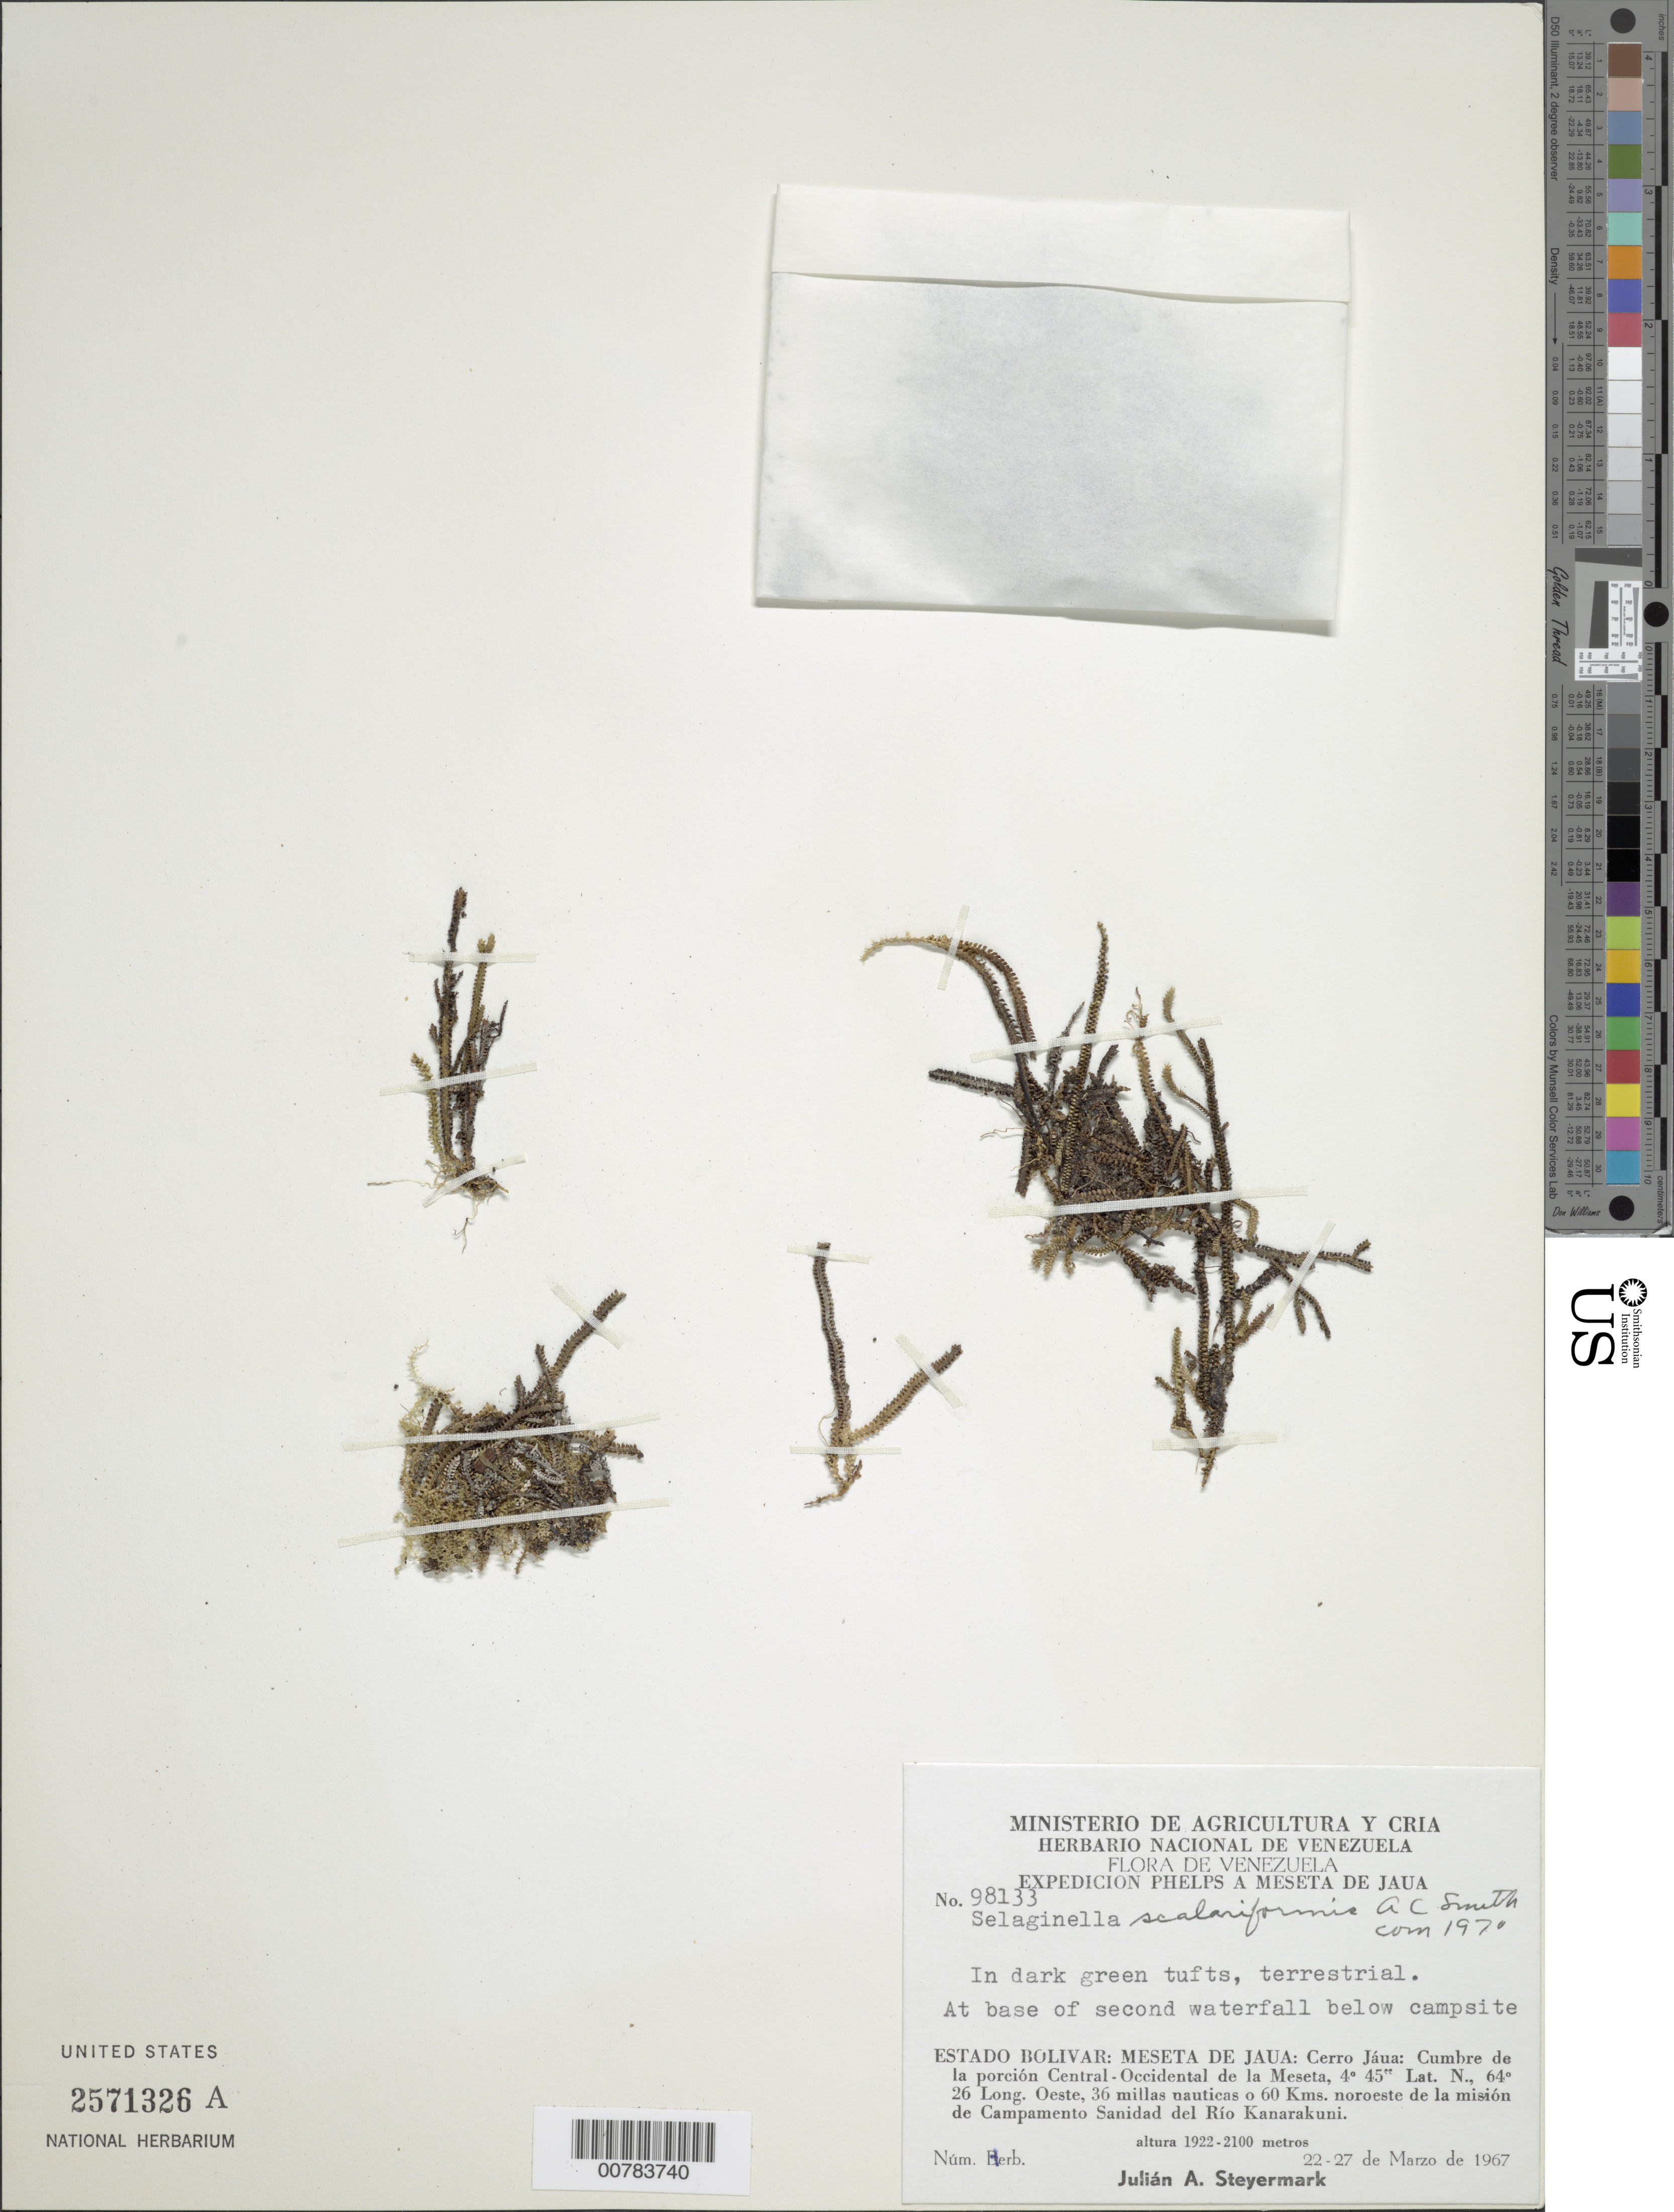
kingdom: Plantae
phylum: Tracheophyta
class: Lycopodiopsida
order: Selaginellales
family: Selaginellaceae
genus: Selaginella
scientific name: Selaginella scalariformis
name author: A.C. Sm.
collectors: J. Steyermark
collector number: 98133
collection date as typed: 22-Mar-67 to 27-Mar-67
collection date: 1967-03-22/1967-03-27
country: Venezuela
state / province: Bolívar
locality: Meseta del Jaua: Cerro Jáua, cumbre de la porcion Central-Occidental de la Meseta, 36 millas nauticas o 60 km NO de la mision de Campamento Sanidad del Río Kanarakuni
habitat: Base of second waterfall below campsite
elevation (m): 1922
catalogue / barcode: US 2571326A